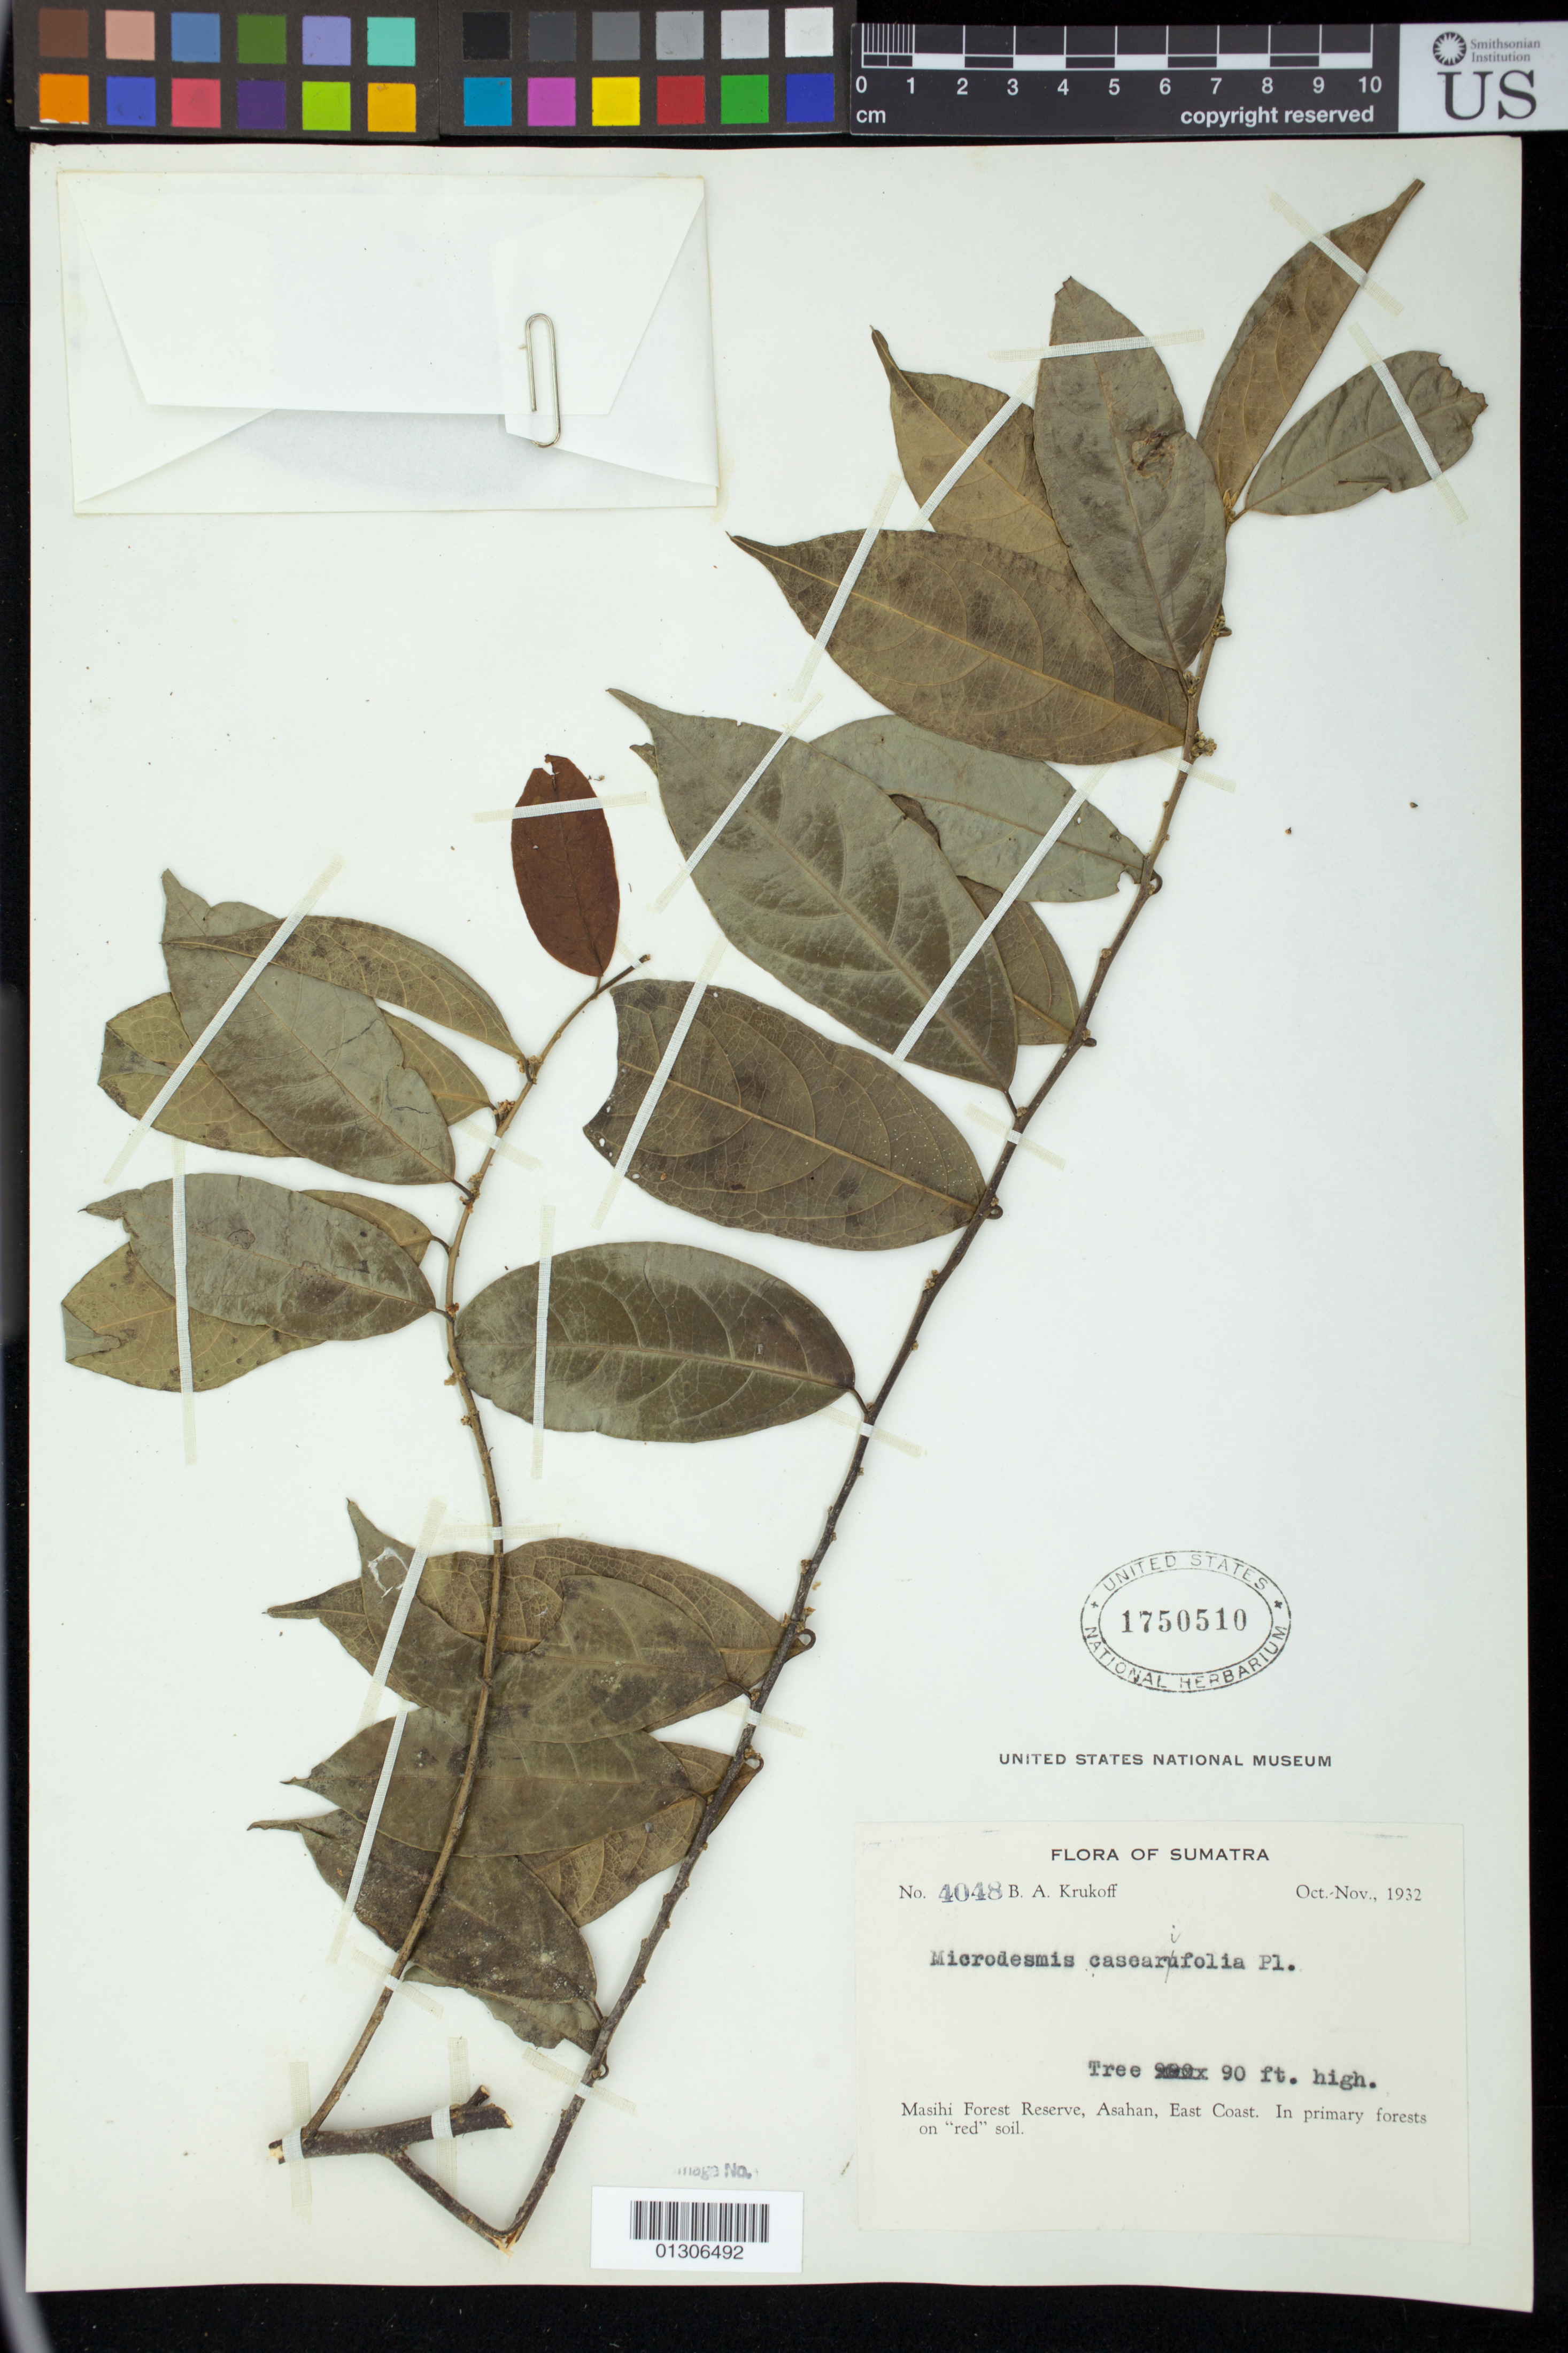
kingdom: Plantae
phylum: Tracheophyta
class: Magnoliopsida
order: Malpighiales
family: Pandaceae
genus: Microdesmis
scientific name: Microdesmis casearifolia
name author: Planch. & Hook.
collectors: B. A. Krukoff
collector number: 4048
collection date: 1932-10/1932-11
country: Indonesia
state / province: Sumatra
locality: Masihi Forest Reserve, Asahan, East Coast.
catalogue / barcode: US 1750510